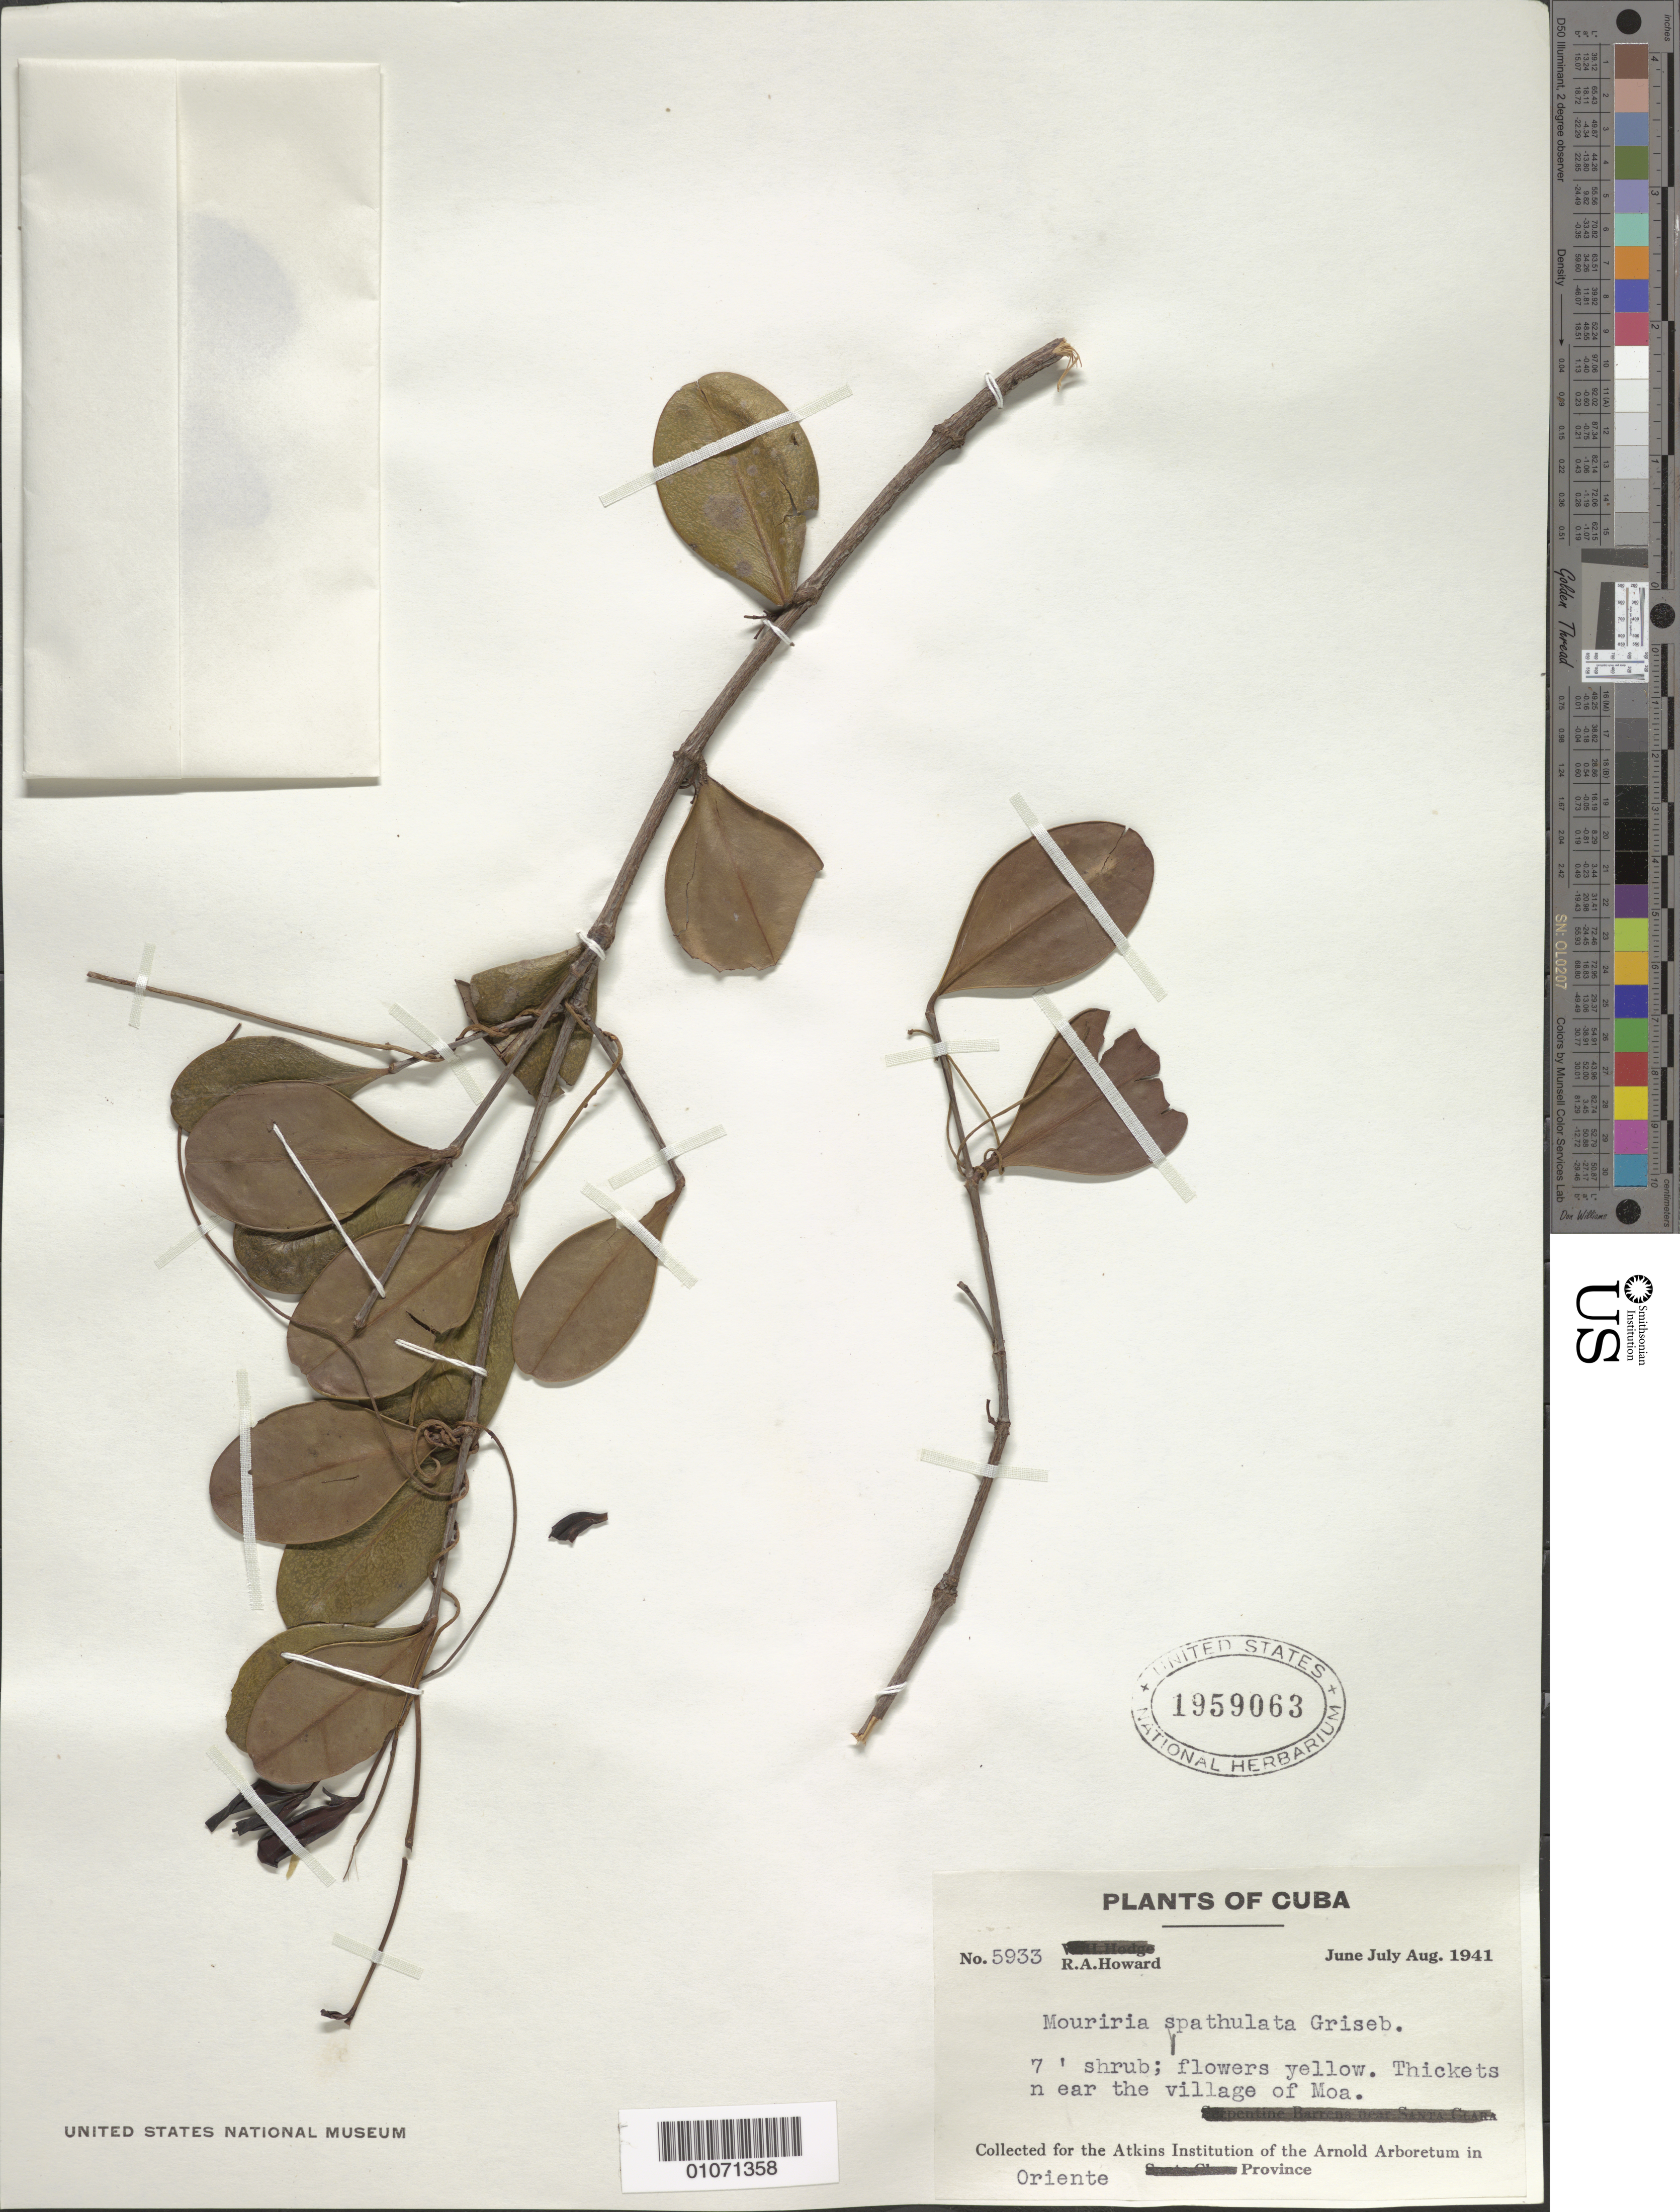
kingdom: Plantae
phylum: Tracheophyta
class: Magnoliopsida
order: Myrtales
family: Melastomataceae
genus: Mouriri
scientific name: Mouriri spathulata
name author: Griseb.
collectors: R. A. Howard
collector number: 5933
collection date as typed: Jun 1941 to -- Aug 1941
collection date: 1941-06/1941-08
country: Cuba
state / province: Holguín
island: Cuba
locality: Moa, near village of Moa [Oriente]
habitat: Thickets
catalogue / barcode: US 1959063